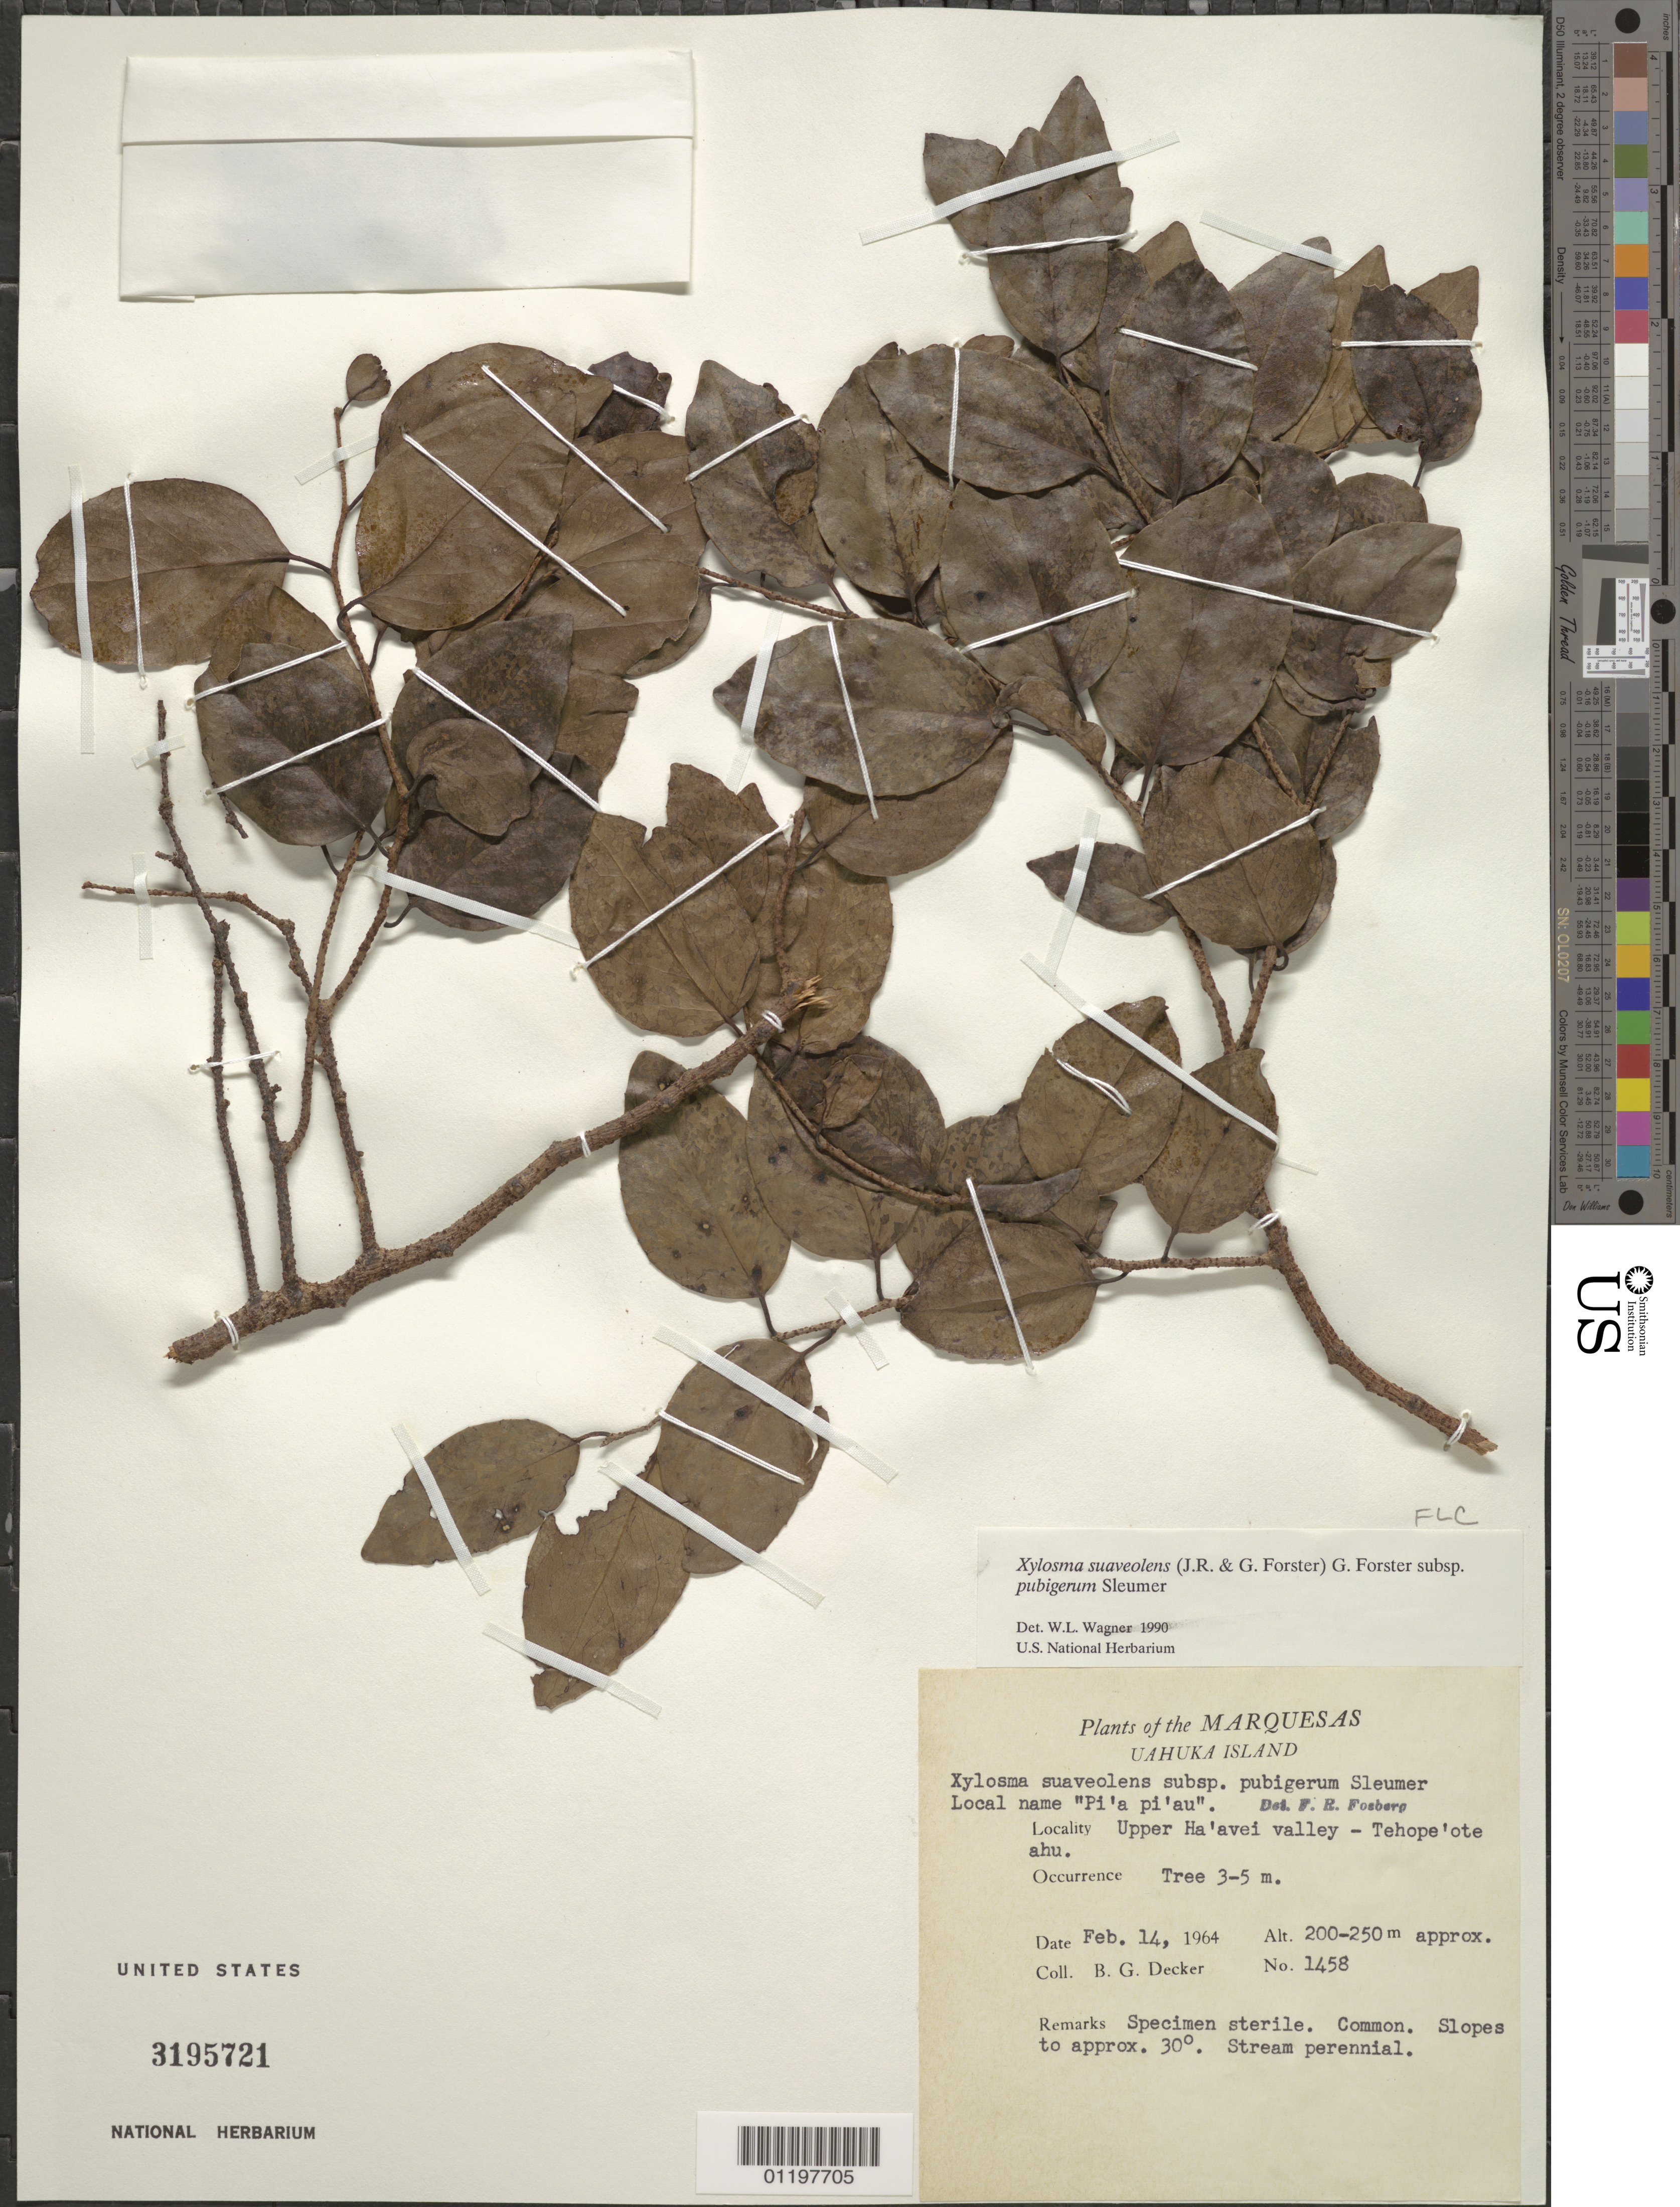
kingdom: Plantae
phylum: Tracheophyta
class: Magnoliopsida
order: Malpighiales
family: Salicaceae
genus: Xylosma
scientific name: Xylosma suaveolens subsp. pubigera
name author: Sleumer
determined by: Wagner, W. L., (BOT), Smithsonian Institution - National Museum of Natural History (UNITED STATES)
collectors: B. G. Decker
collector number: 1458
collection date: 1964-02-14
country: French Polynesia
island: Ua Huka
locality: Upper Ha'avei Valley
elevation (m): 200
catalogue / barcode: US 3195721